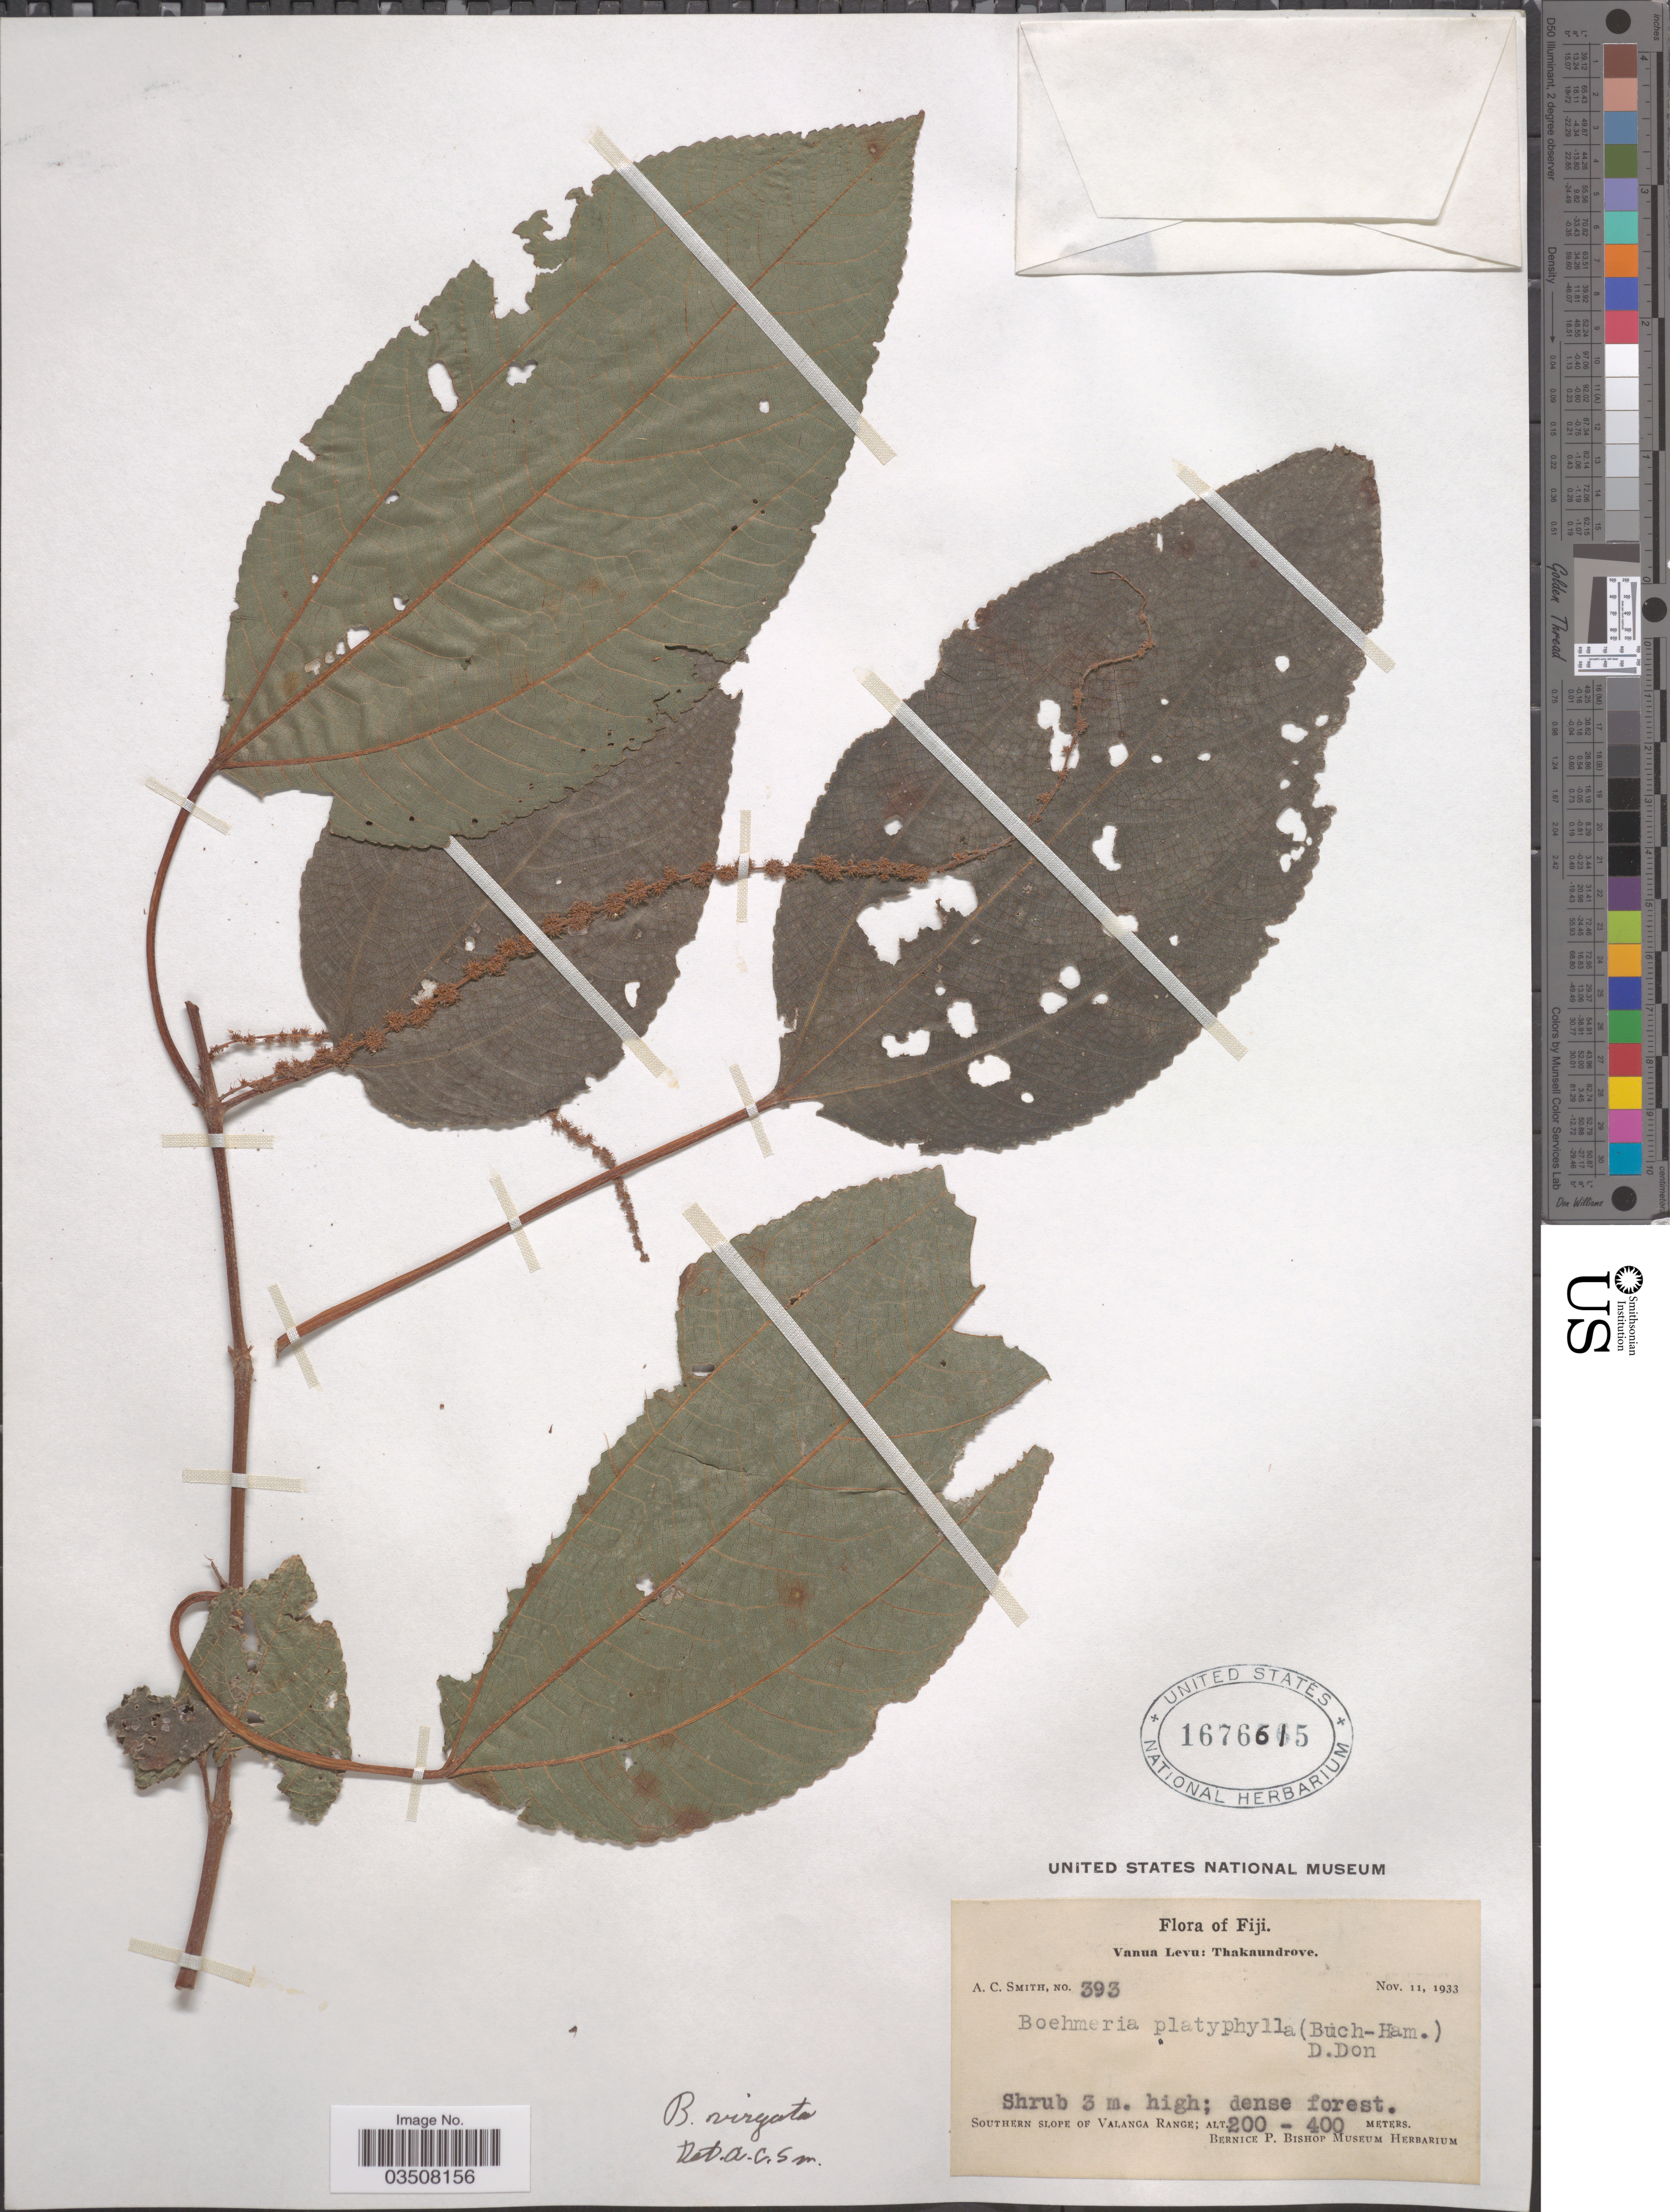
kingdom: Plantae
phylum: Tracheophyta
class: Magnoliopsida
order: Rosales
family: Urticaceae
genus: Boehmeria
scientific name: Boehmeria virgata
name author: (G. Forst.) Guill.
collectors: A. C. Smith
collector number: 393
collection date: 1933-11-11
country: Fiji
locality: Vanua Levu: Thakaundrove. Southern slope of Valanga Range.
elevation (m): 200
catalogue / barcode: US 1676615